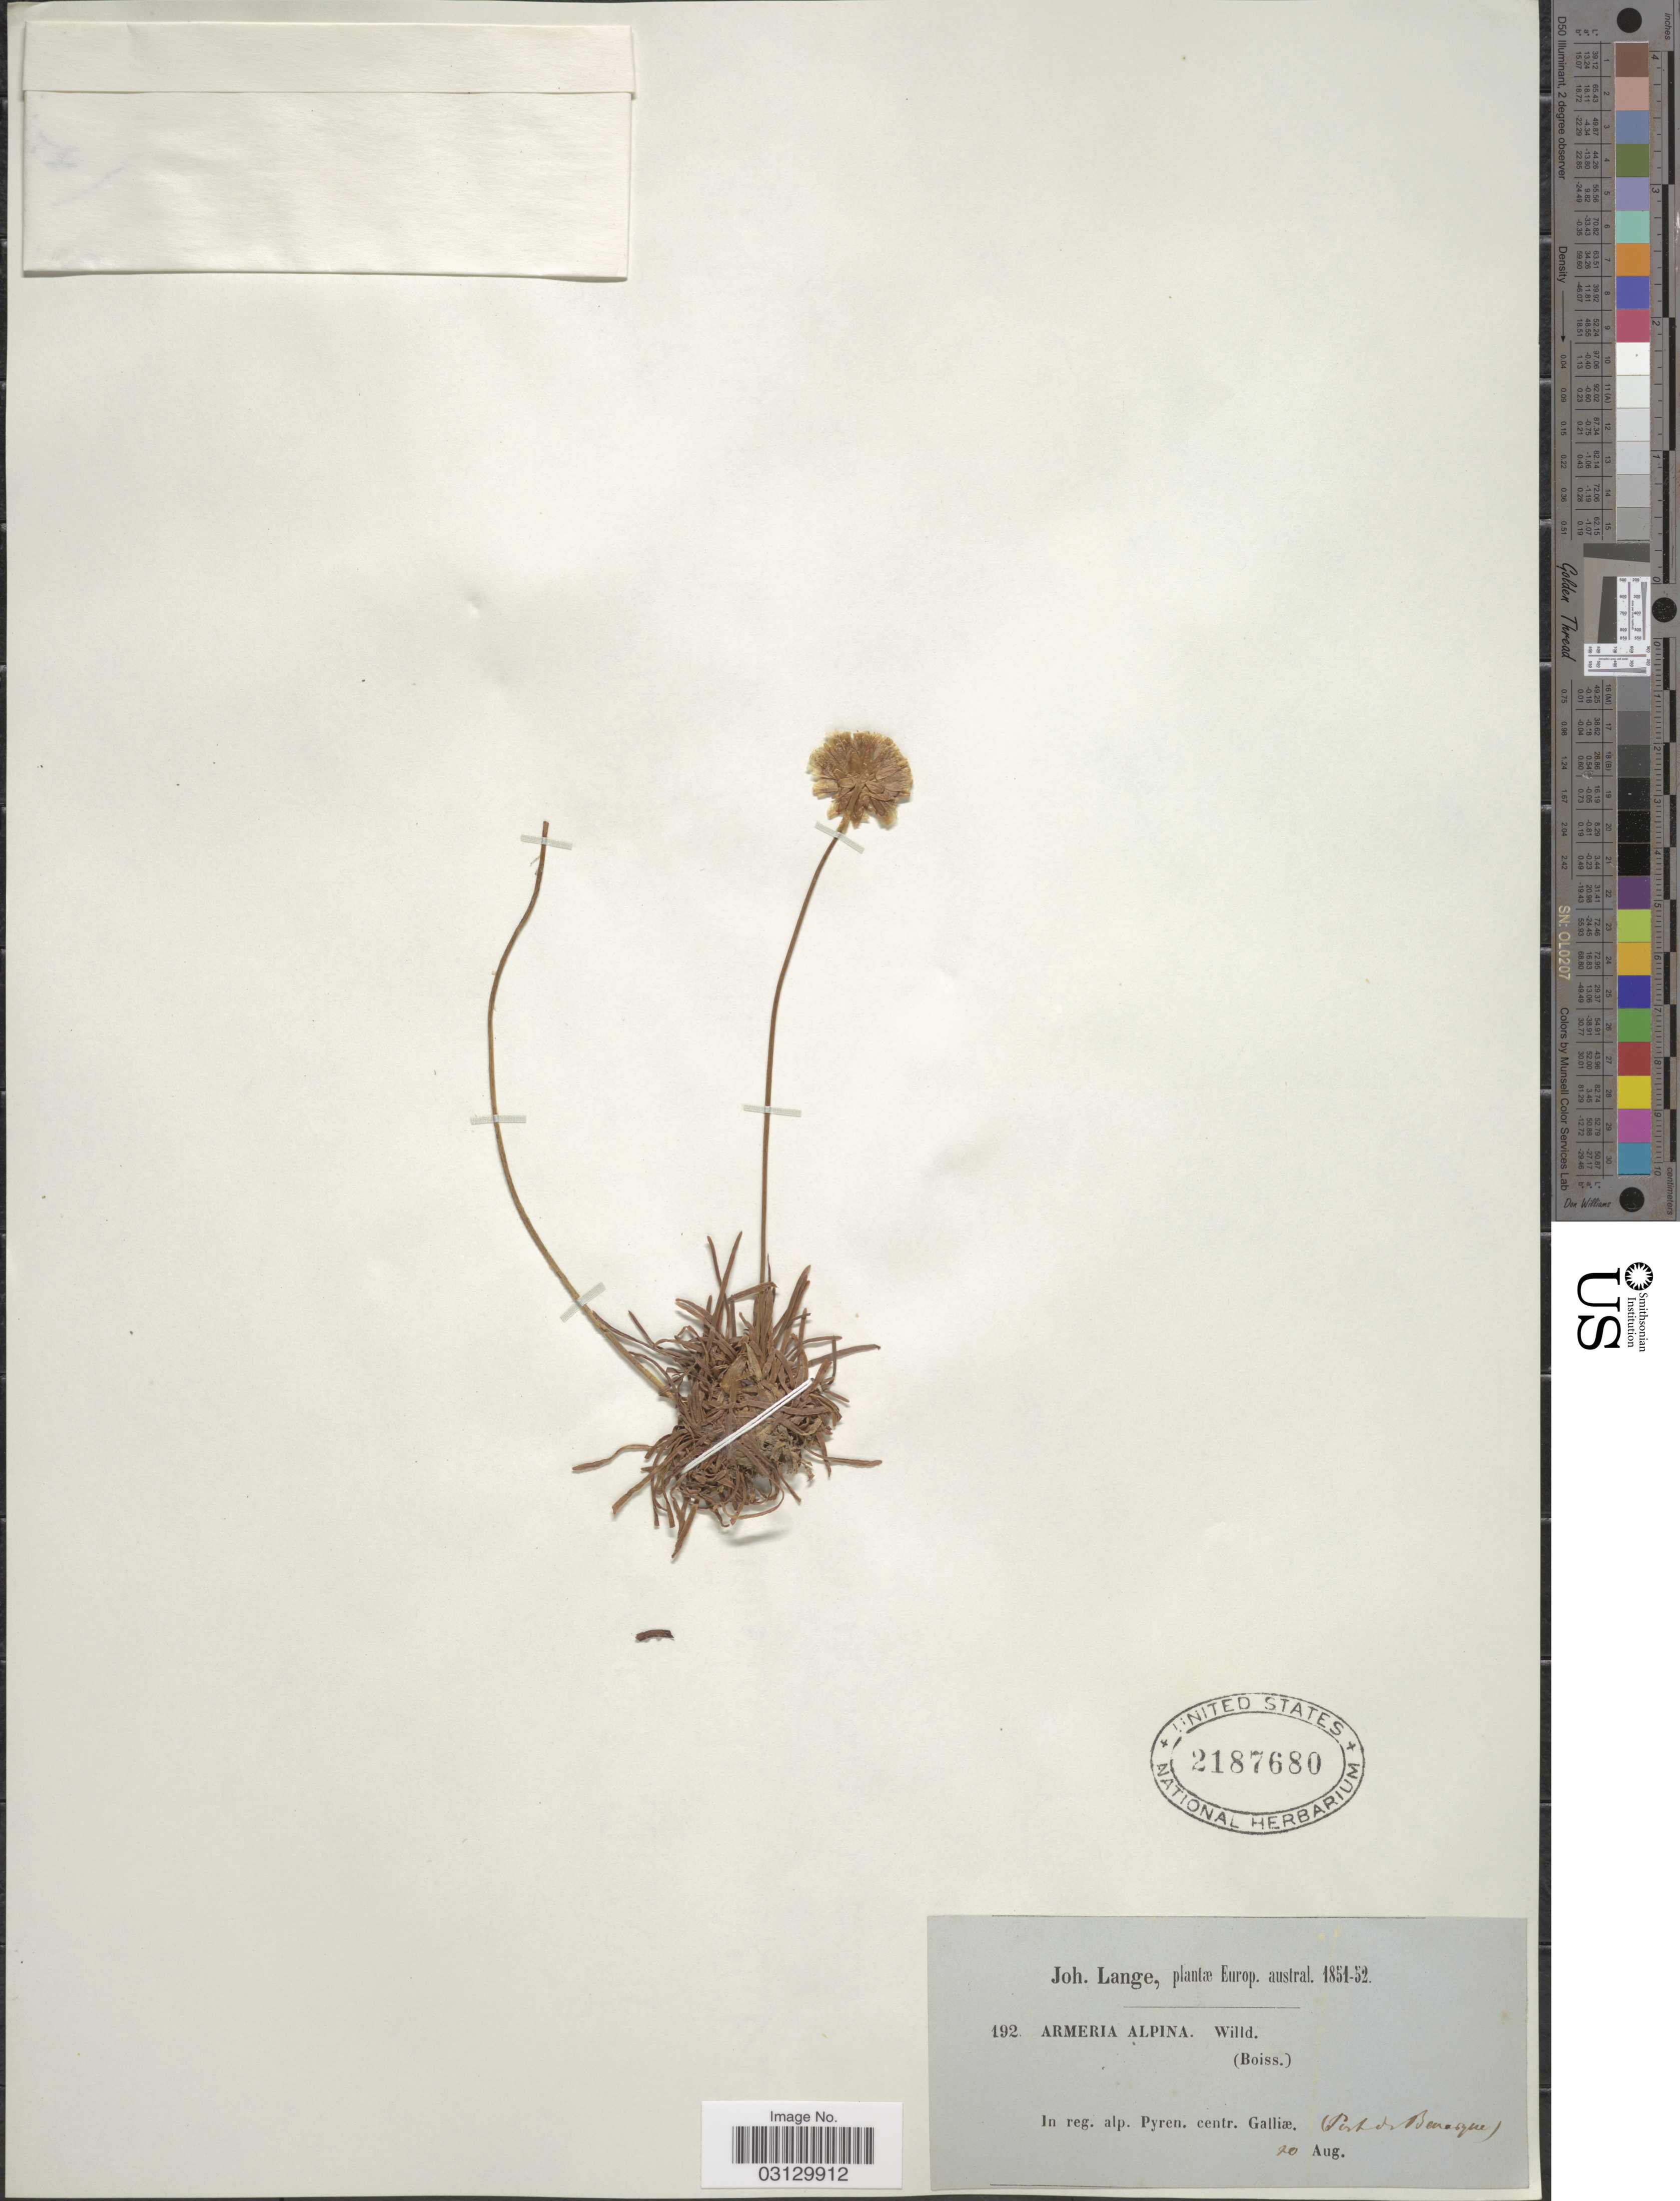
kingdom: Plantae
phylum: Tracheophyta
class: Magnoliopsida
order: Caryophyllales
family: Plumbaginaceae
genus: Armeria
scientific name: Armeria maritima subsp. alpina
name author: (Willd.) P. Silva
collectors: J. M. C. Lange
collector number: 192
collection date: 1851-08-20/1852-08-20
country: France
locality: Europ. austral. In reg. alp. Pyren. centr. Galliæ. (Port de Baraque).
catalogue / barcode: US 2187680